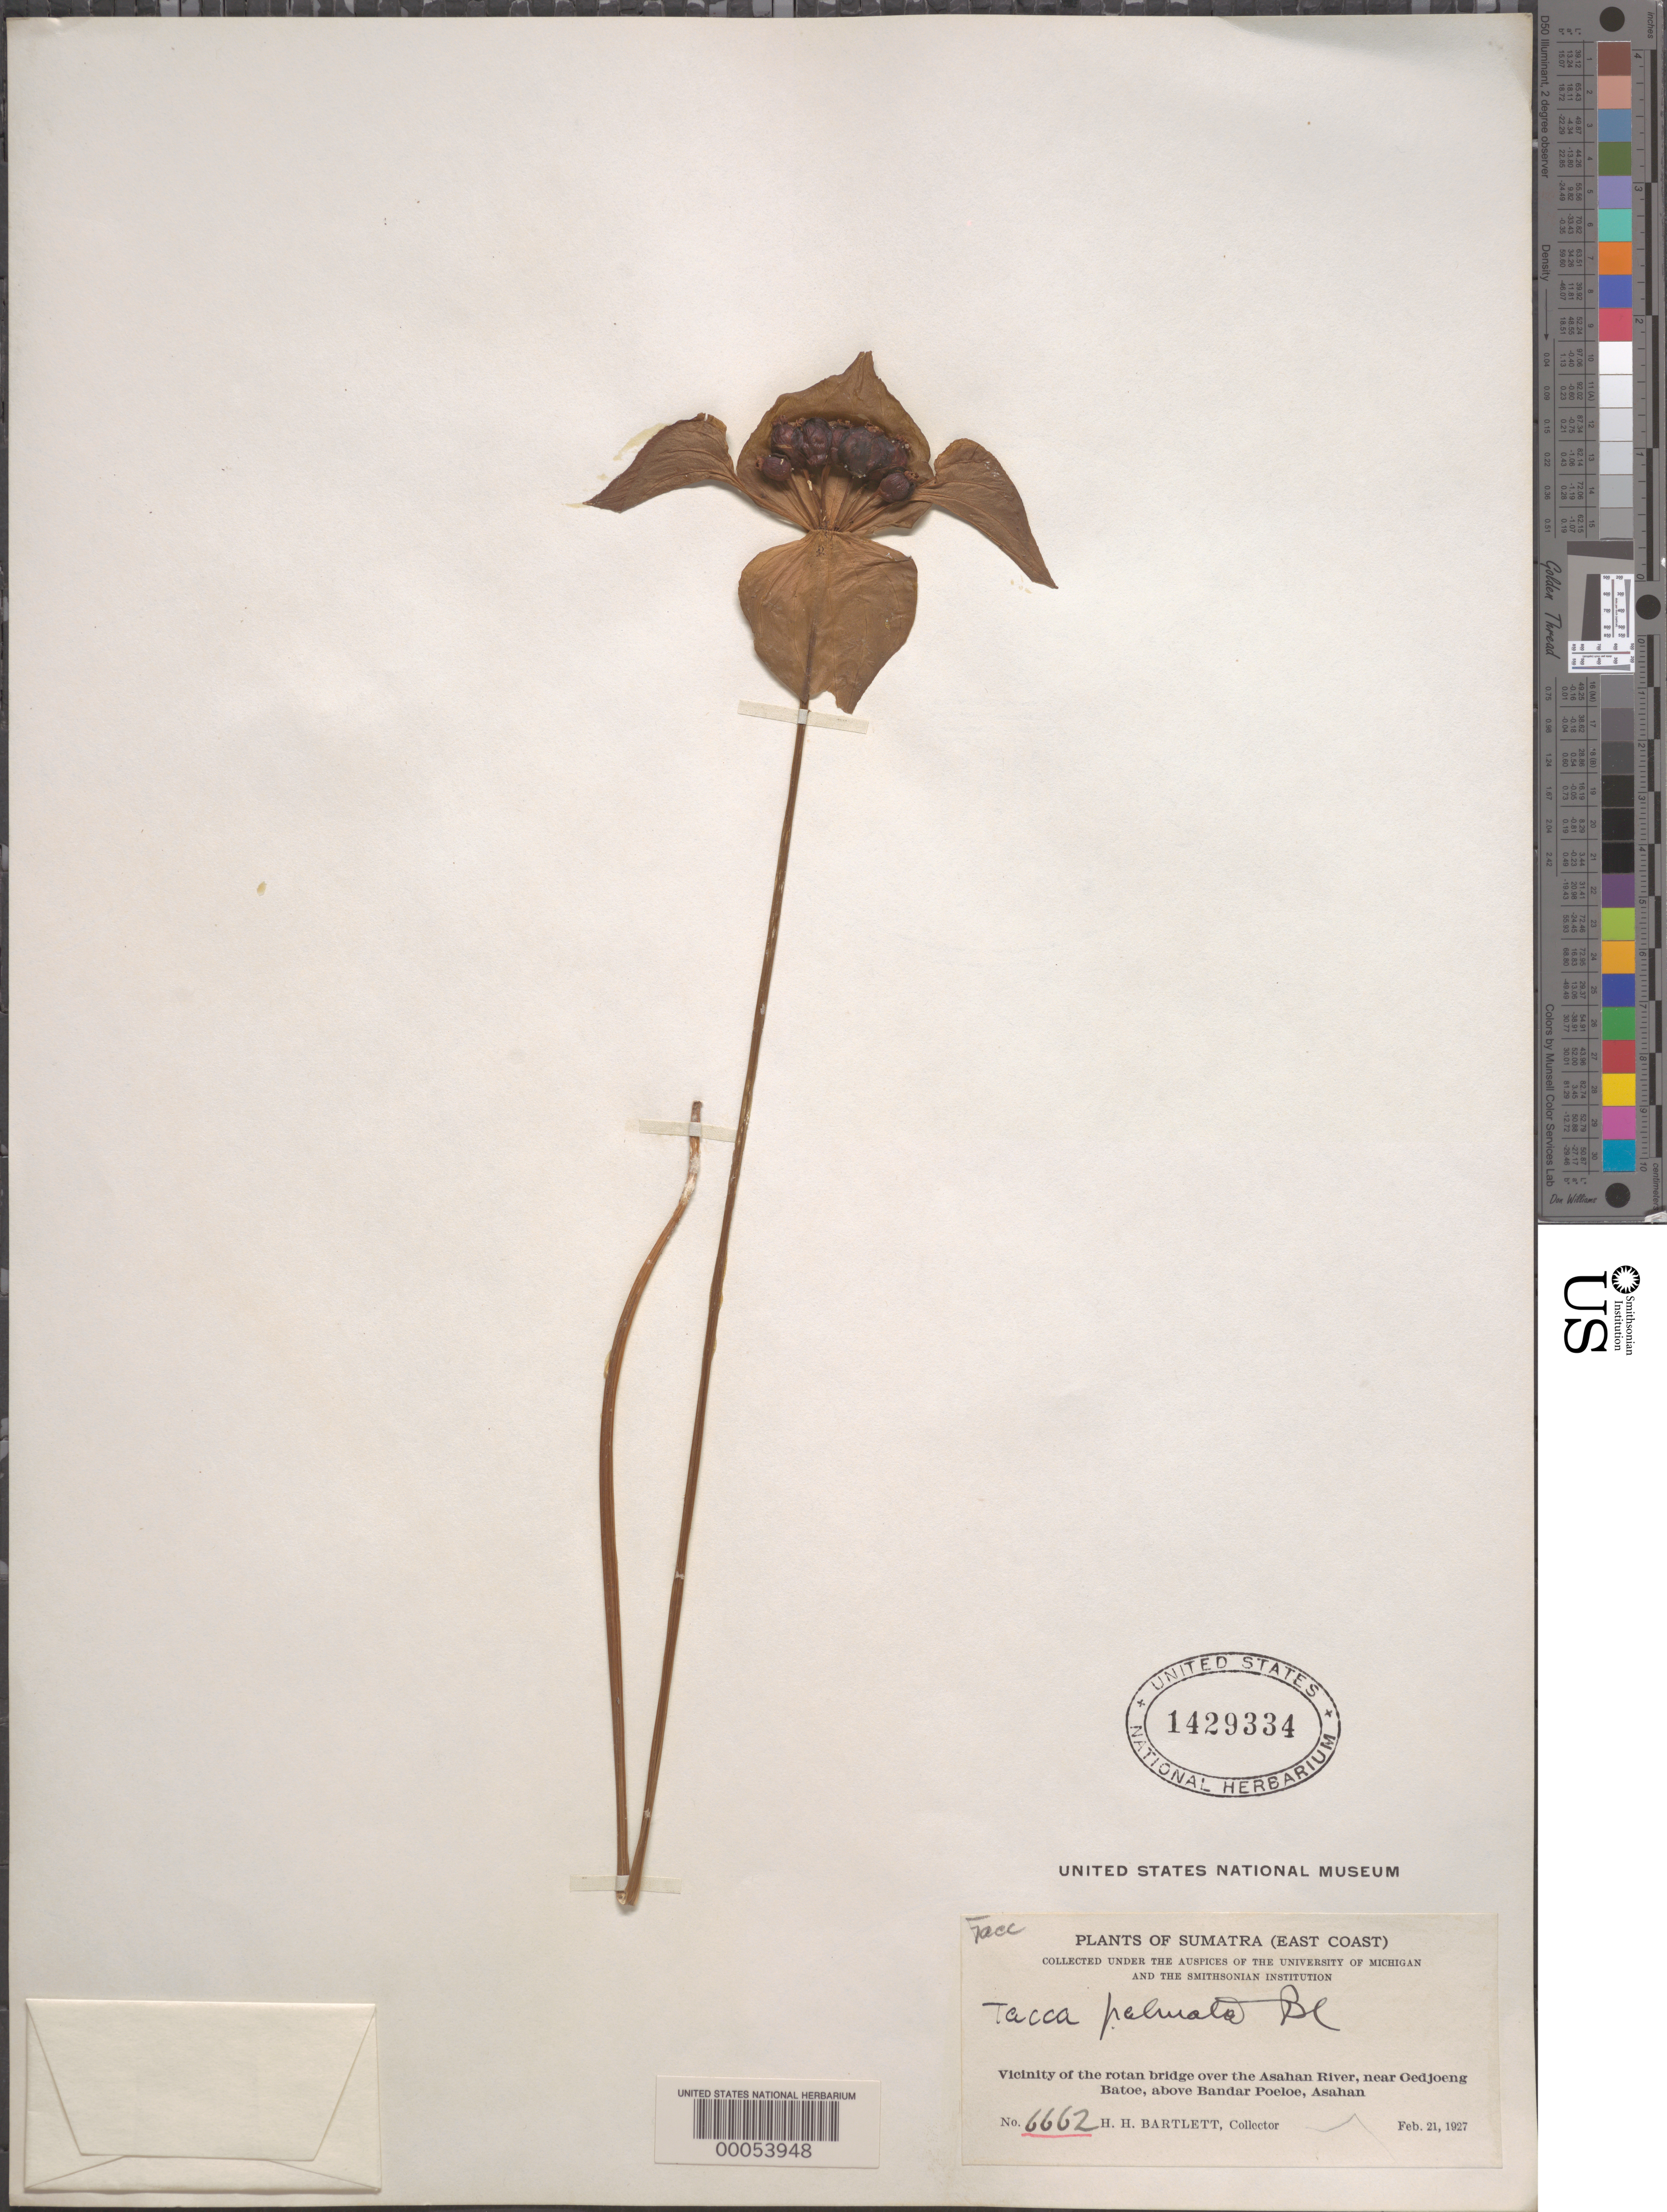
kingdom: Plantae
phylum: Tracheophyta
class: Liliopsida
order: Dioscoreales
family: Dioscoreaceae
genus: Tacca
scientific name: Tacca palmata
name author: Blume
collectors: H. H. Bartlett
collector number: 6662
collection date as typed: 21 Feb 1927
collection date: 1927-02-21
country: Indonesia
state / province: Sumatra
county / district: Sumatera Utara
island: Sumatra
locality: Rotan Bridge over the Asahan R., near Oedjoeng Batoe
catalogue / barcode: US 1429334